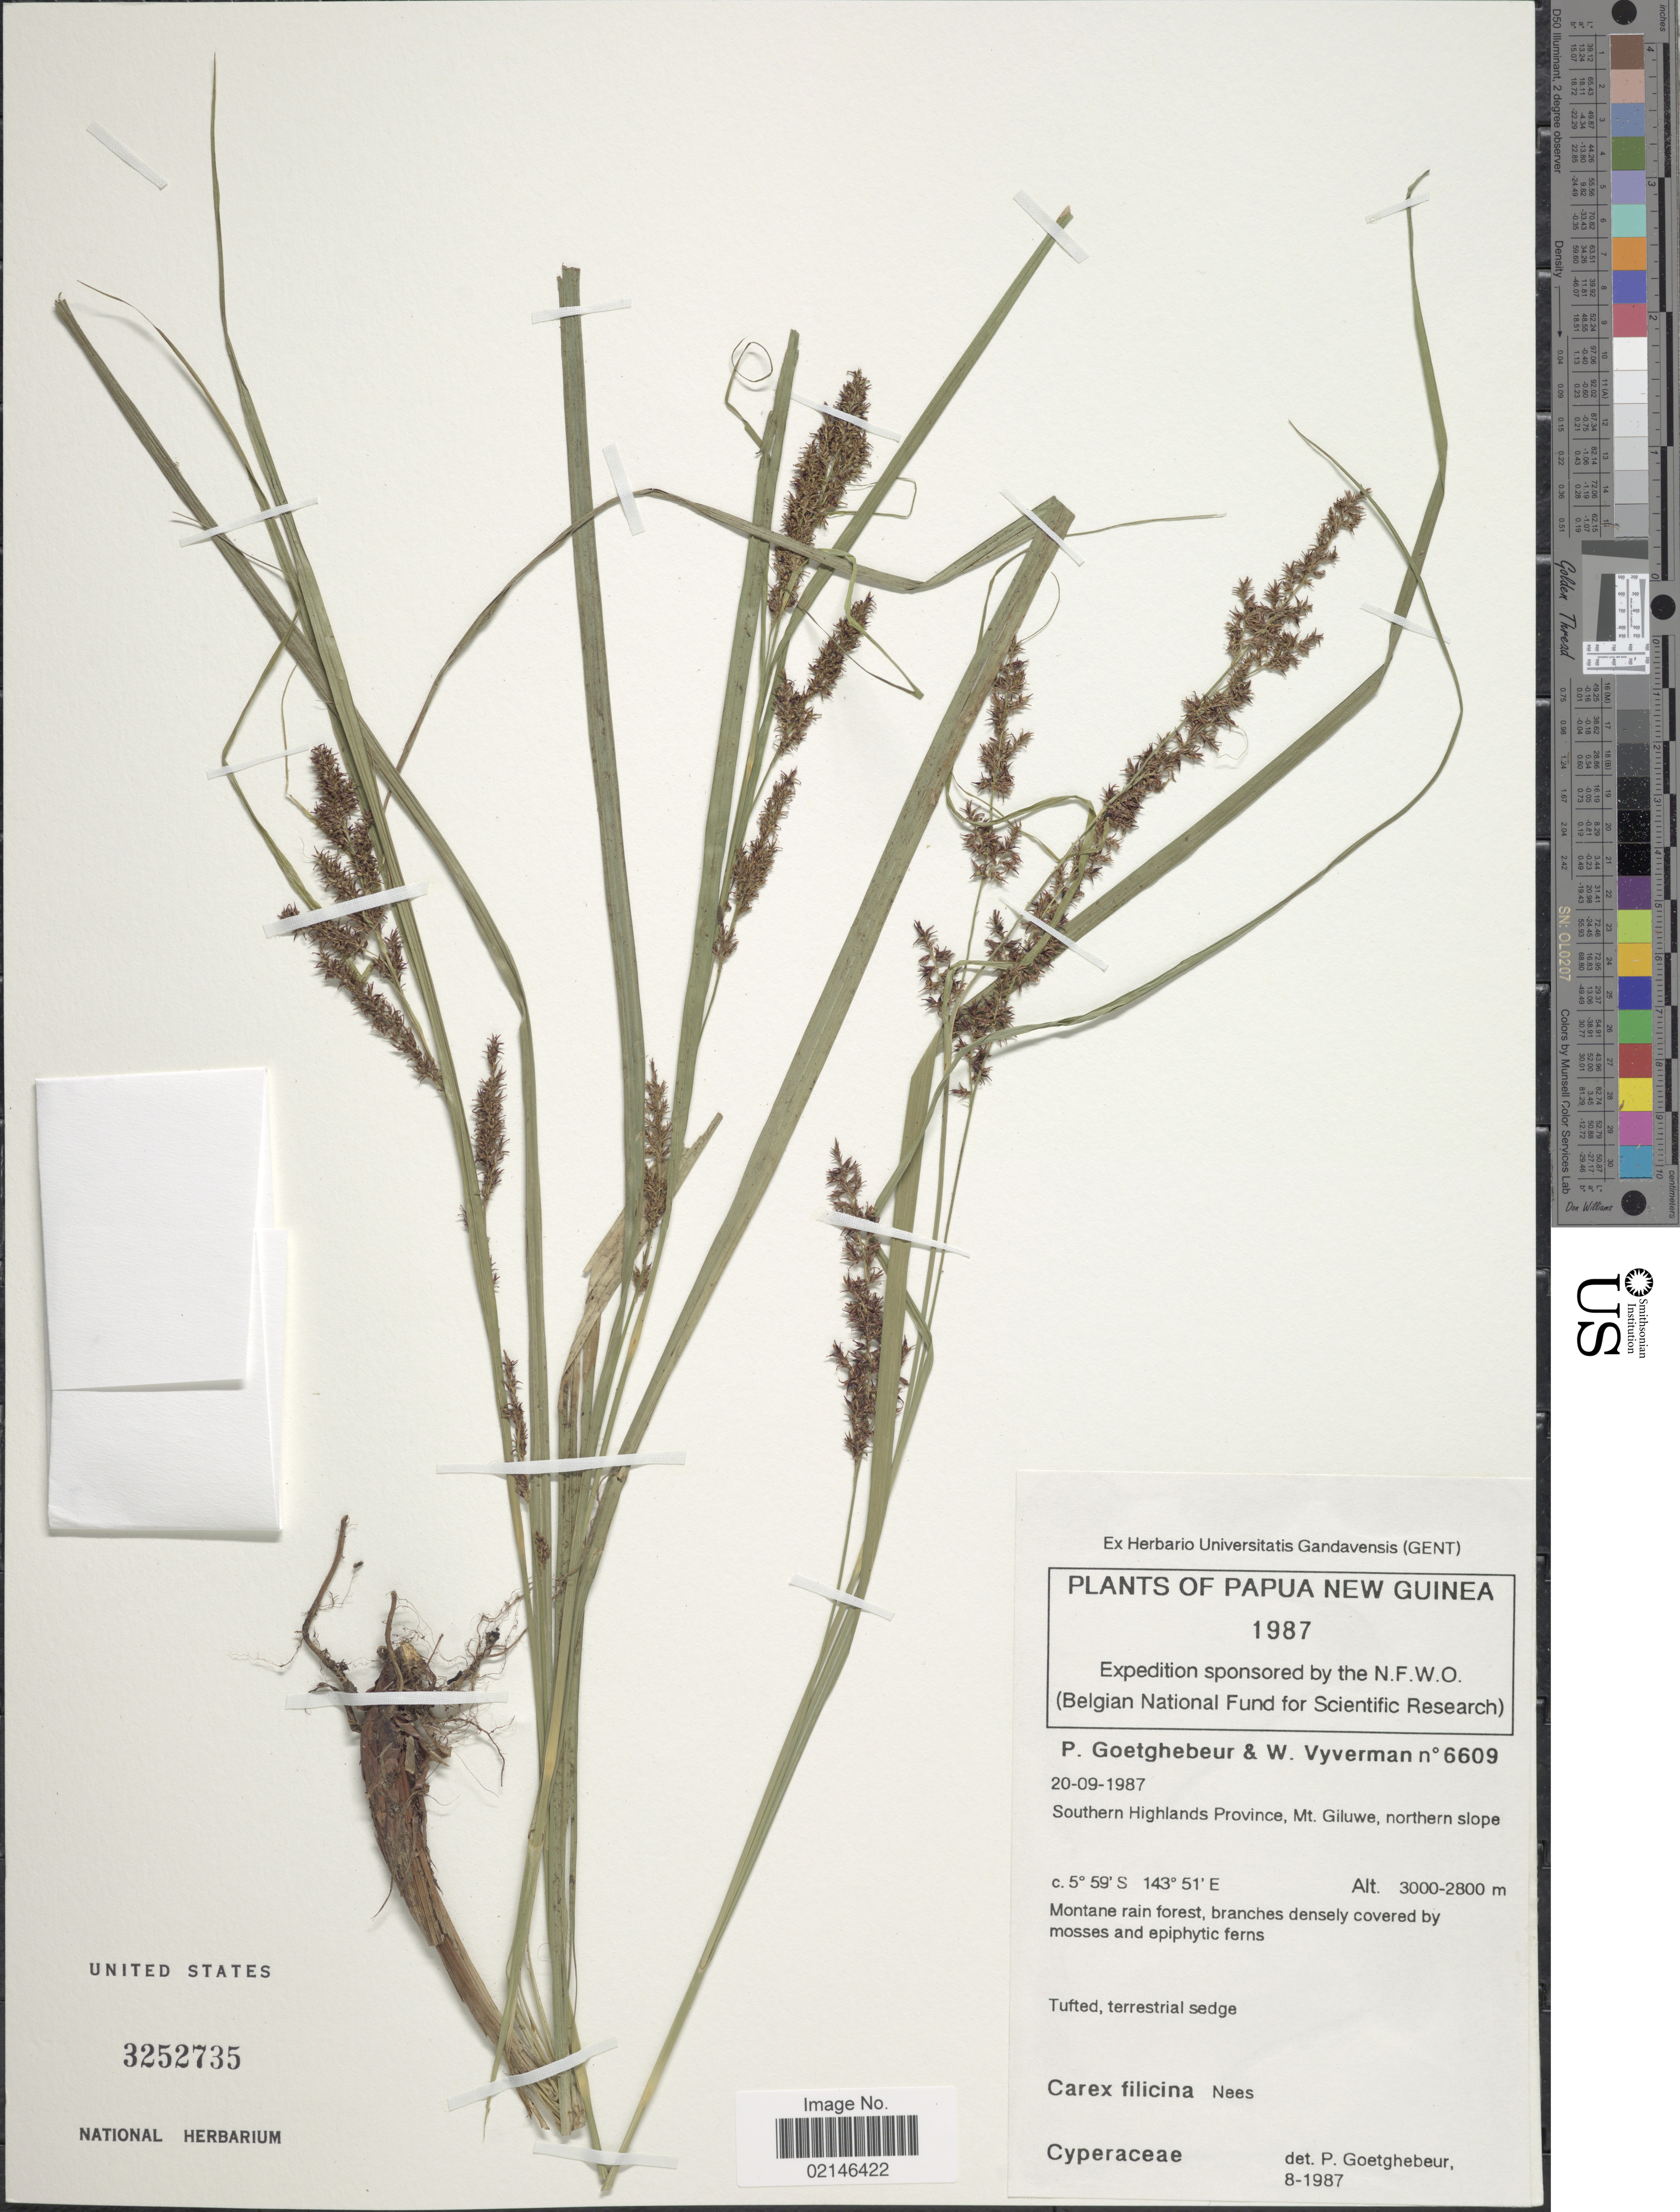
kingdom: Plantae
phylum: Tracheophyta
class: Liliopsida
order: Poales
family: Cyperaceae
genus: Carex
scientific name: Carex filicina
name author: Nees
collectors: P. Goetghebeur & W. Vyverman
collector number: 6609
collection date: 1987-09-20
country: Papua New Guinea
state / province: Southern Highlands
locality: Southern Highlands Province, Mt. Giluwe, northern slope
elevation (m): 2800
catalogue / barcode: US 3252735